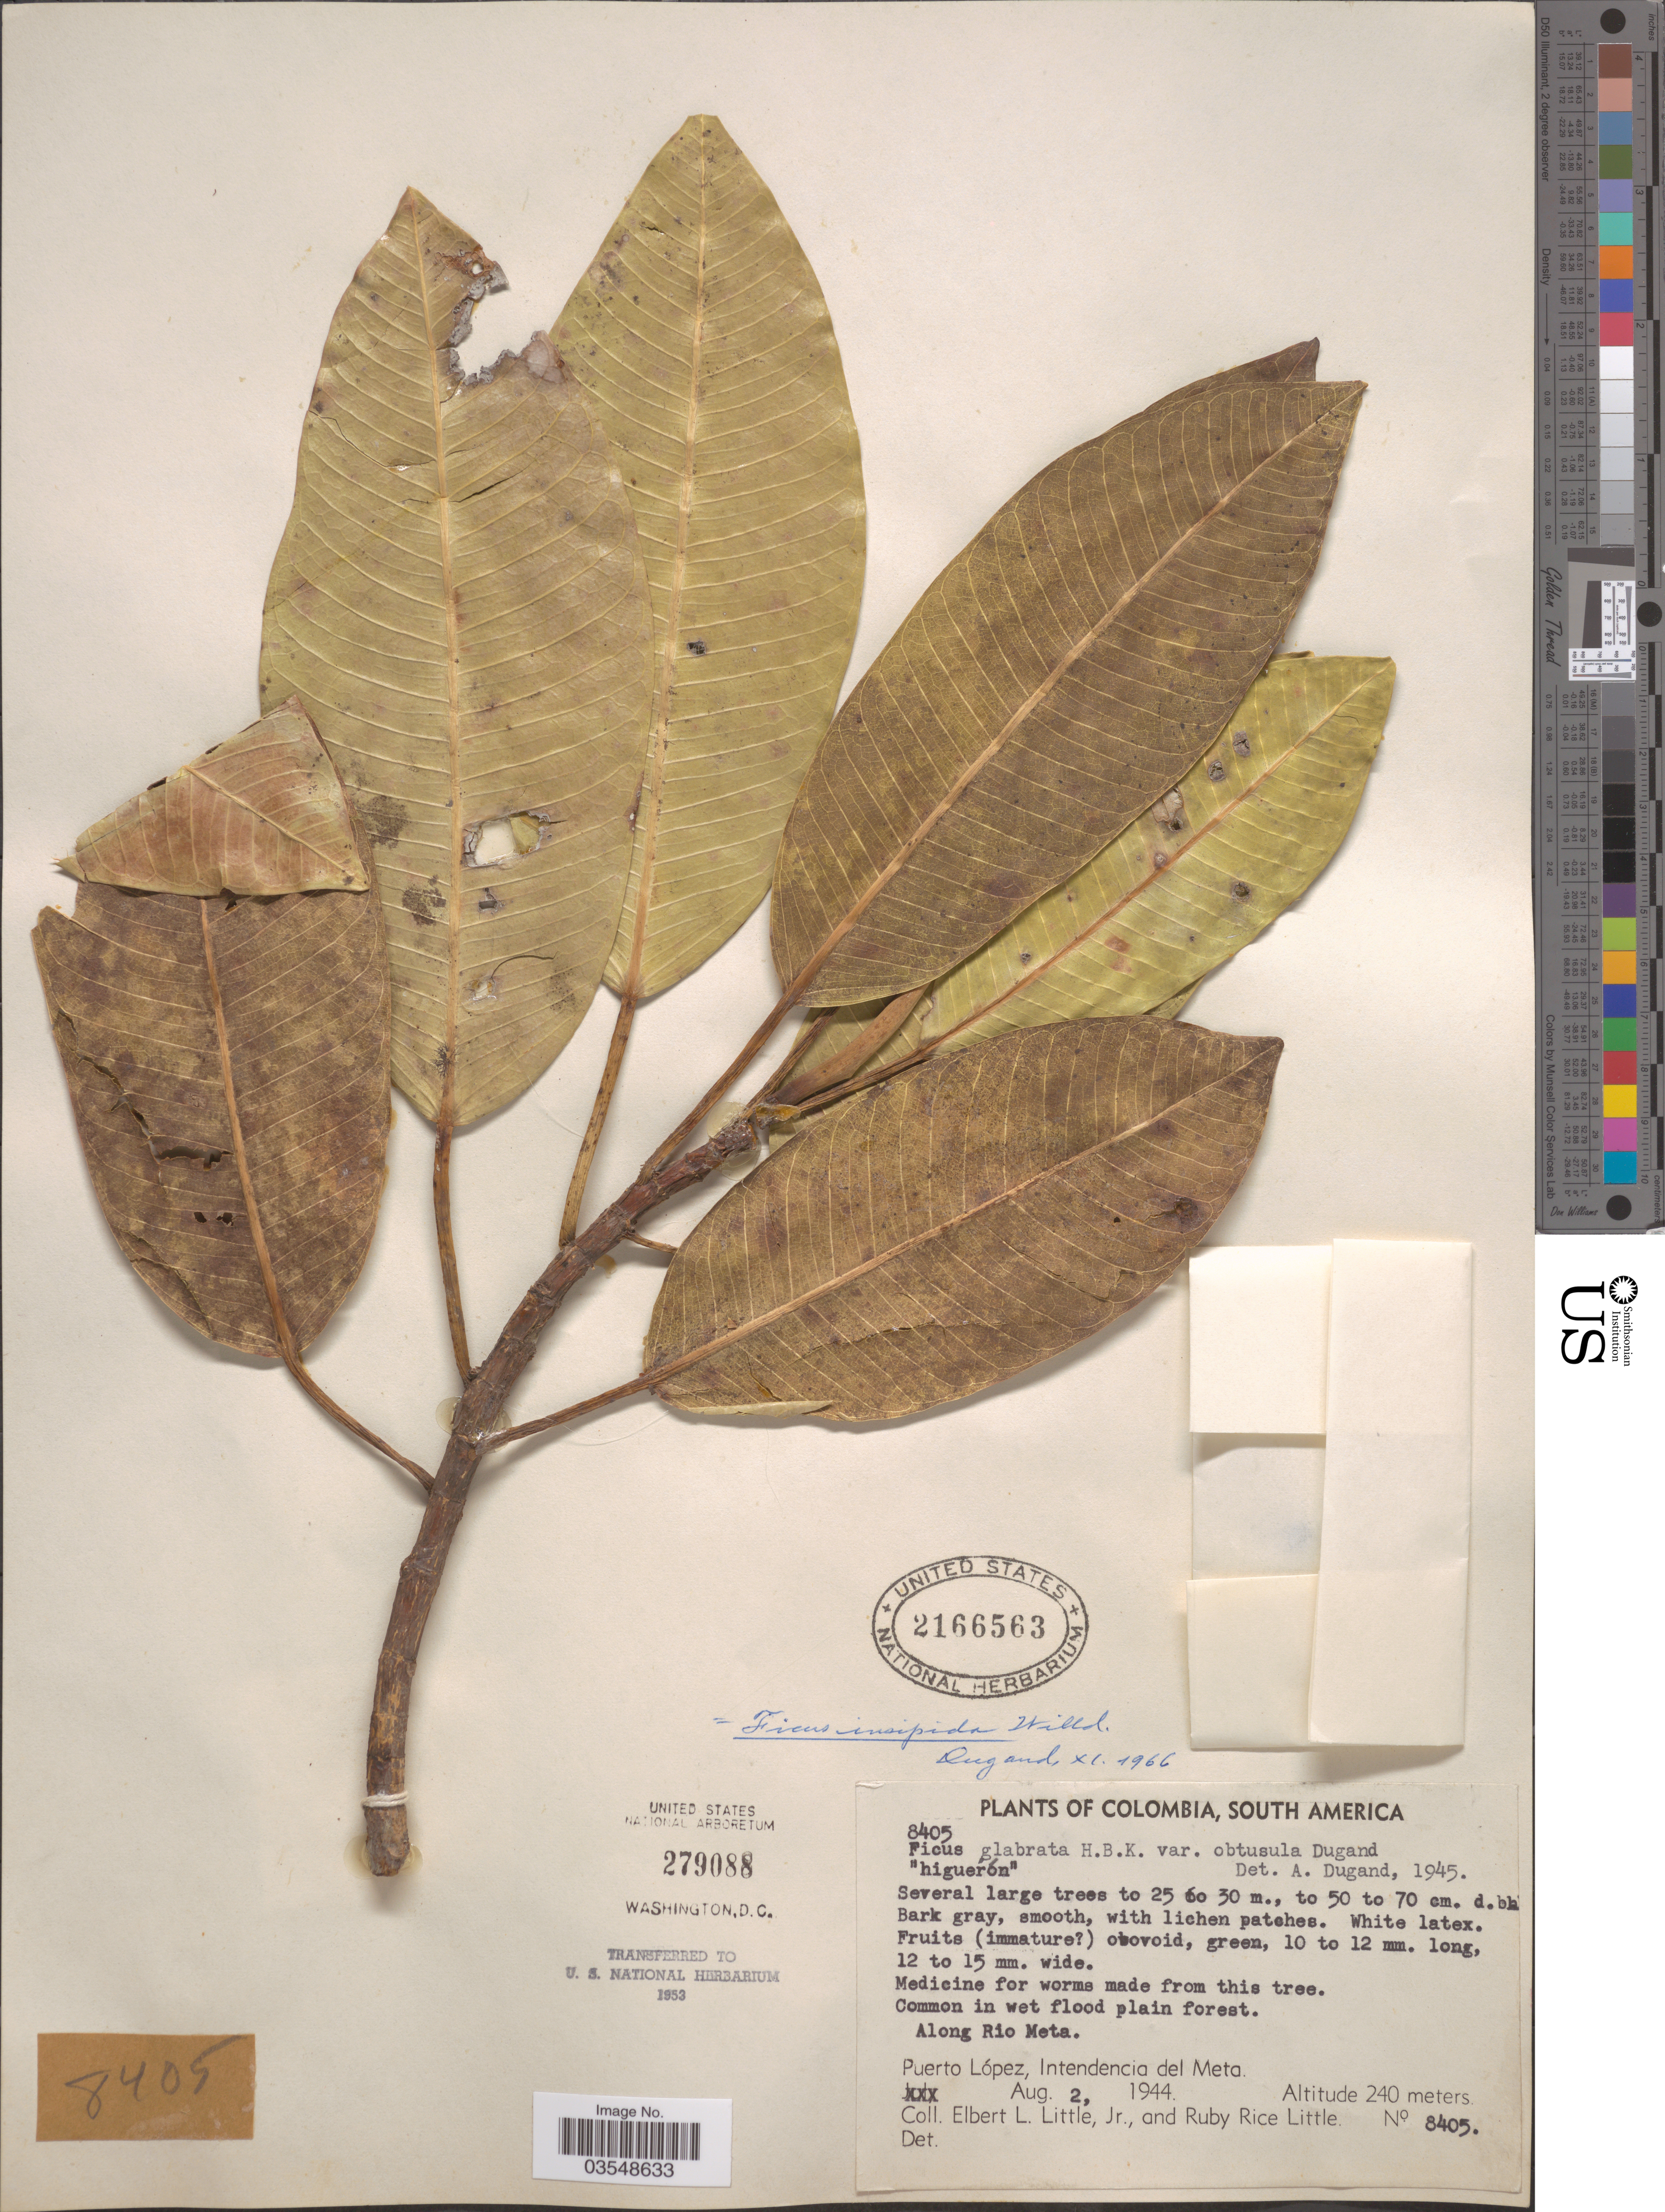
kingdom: Plantae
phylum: Tracheophyta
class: Magnoliopsida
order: Rosales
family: Moraceae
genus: Ficus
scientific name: Ficus insipida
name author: Willd.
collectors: E. L. Little & R. R. Little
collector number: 8405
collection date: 1944-08-02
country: Colombia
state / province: Meta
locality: Along Rio Meta. Puerto López, Intendencia del Meta.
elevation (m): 240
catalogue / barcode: US 2166563